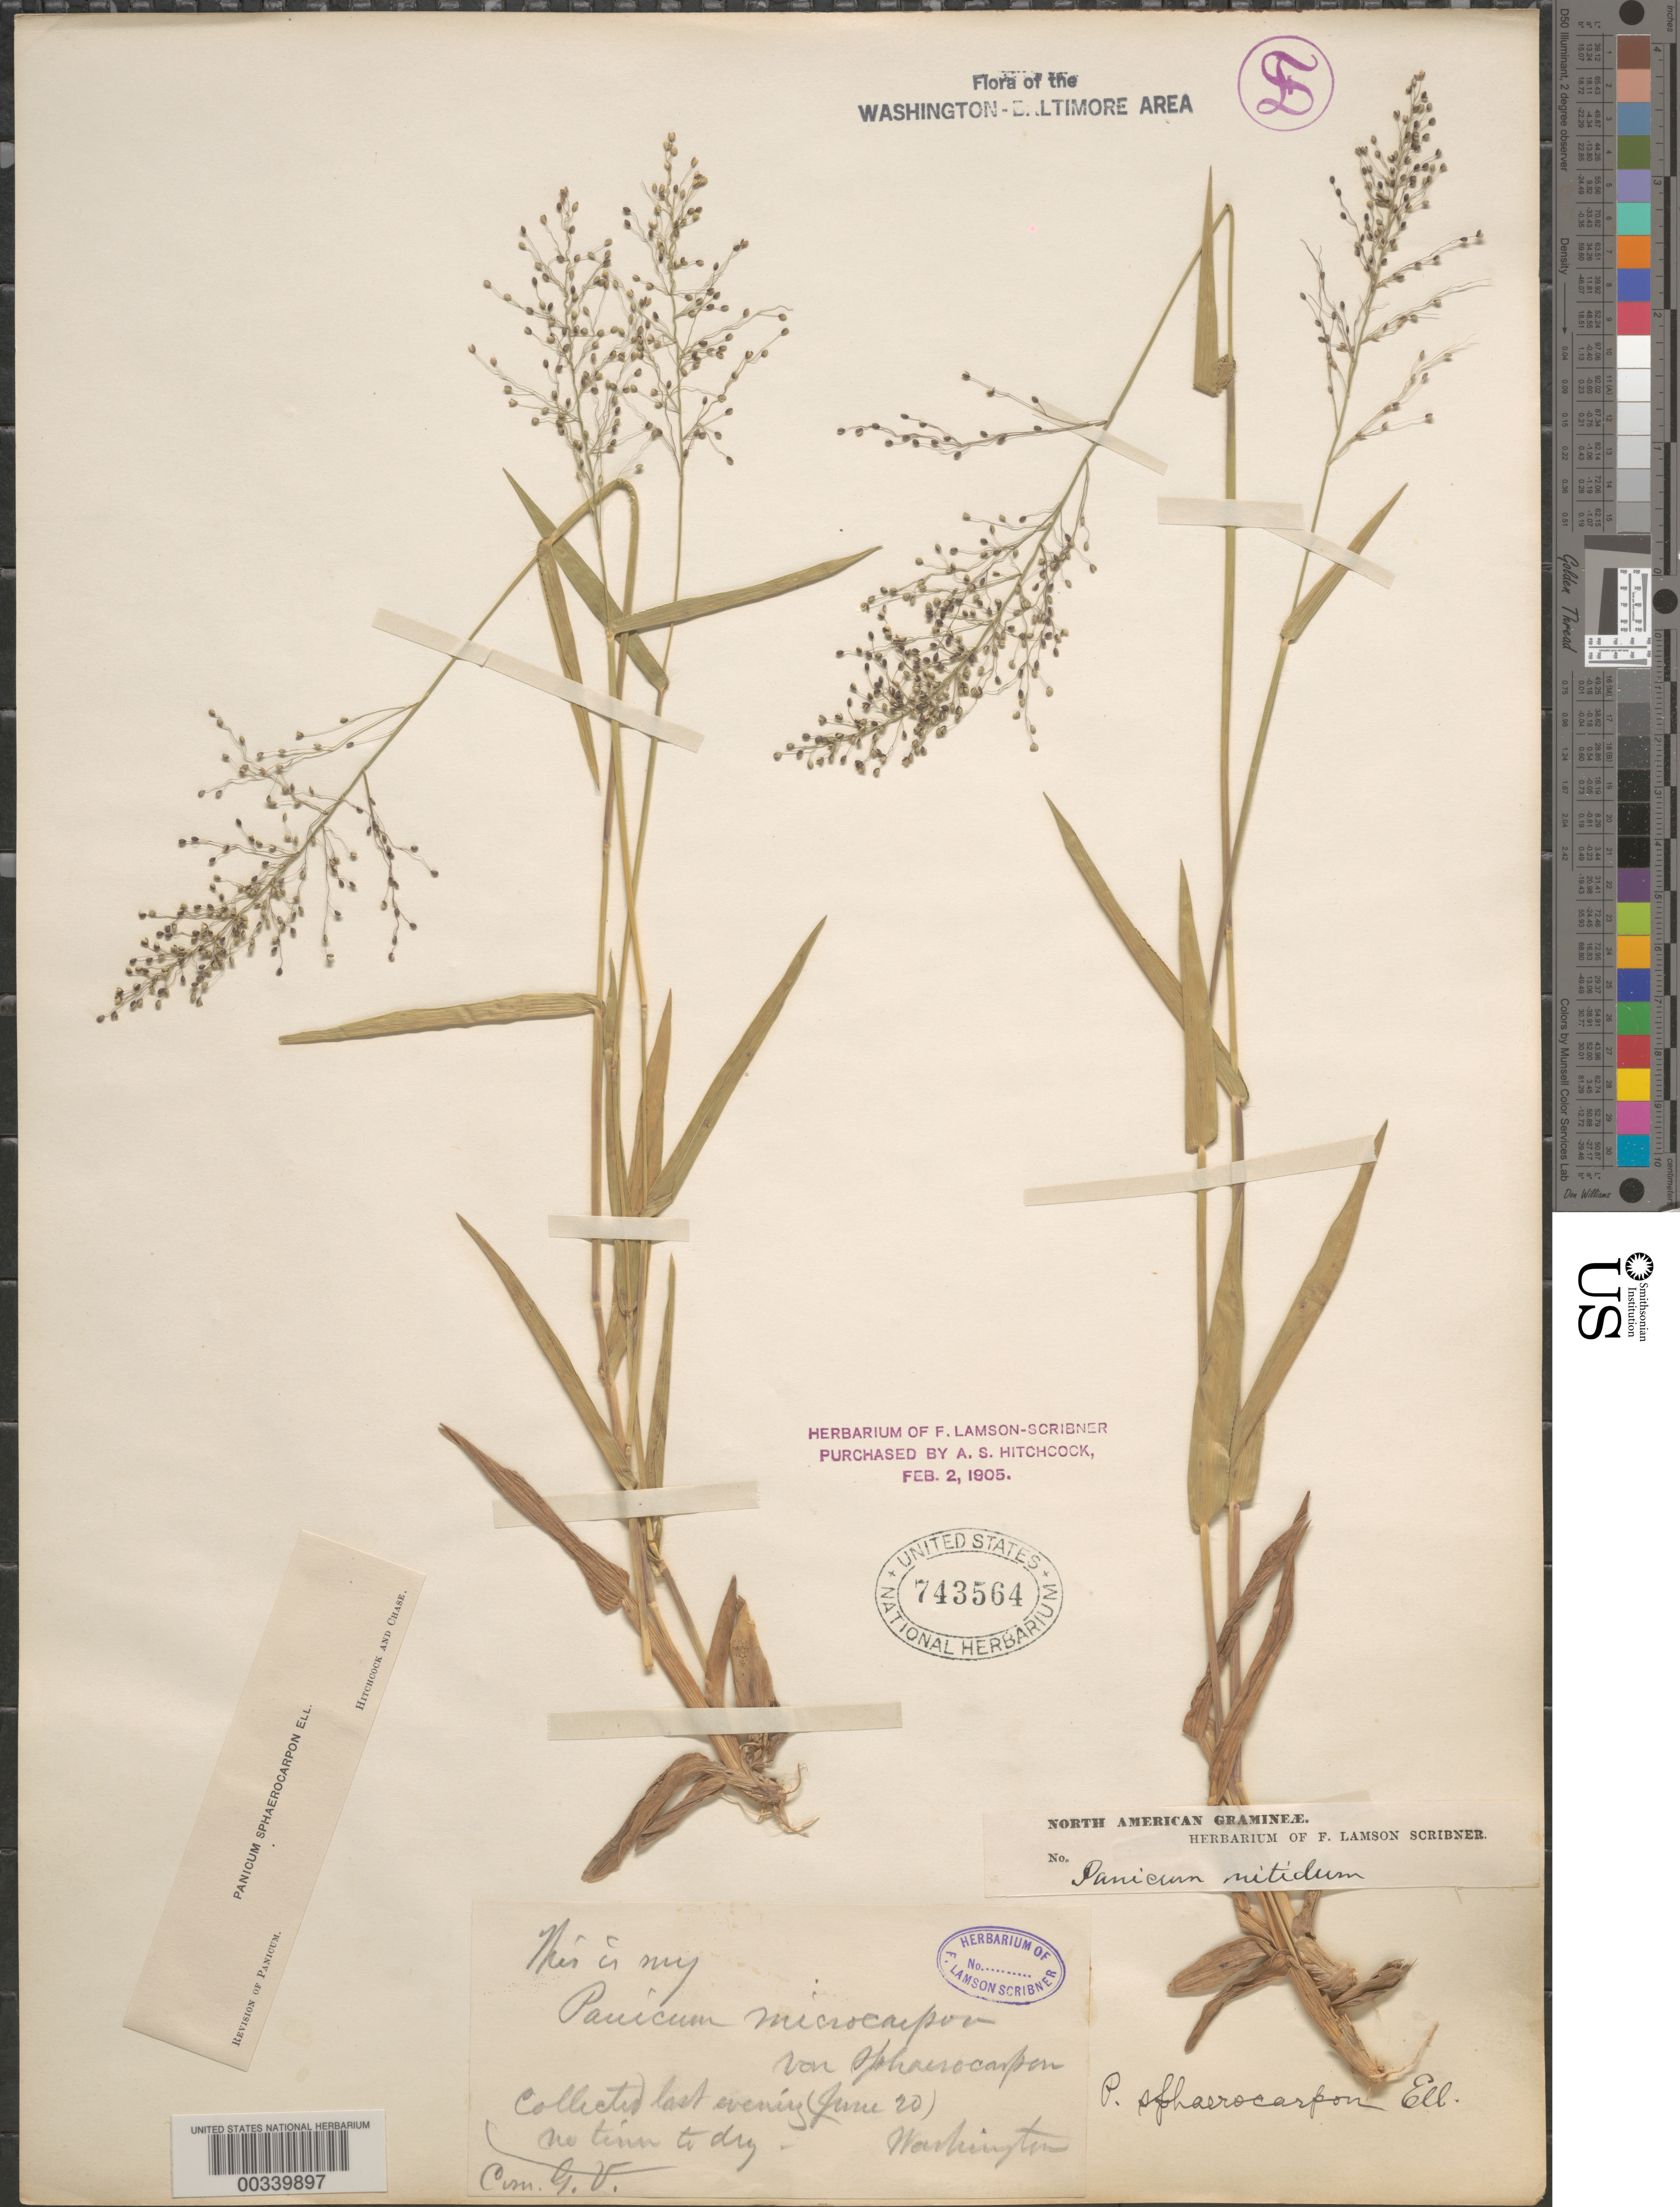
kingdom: Plantae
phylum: Tracheophyta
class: Liliopsida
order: Poales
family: Poaceae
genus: Dichanthelium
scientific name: Dichanthelium sphaerocarpon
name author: (Elliott) Gould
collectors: G. Vasey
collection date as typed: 20 Jun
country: United States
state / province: District of Columbia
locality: Washington, DC and vicinity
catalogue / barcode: US 743564